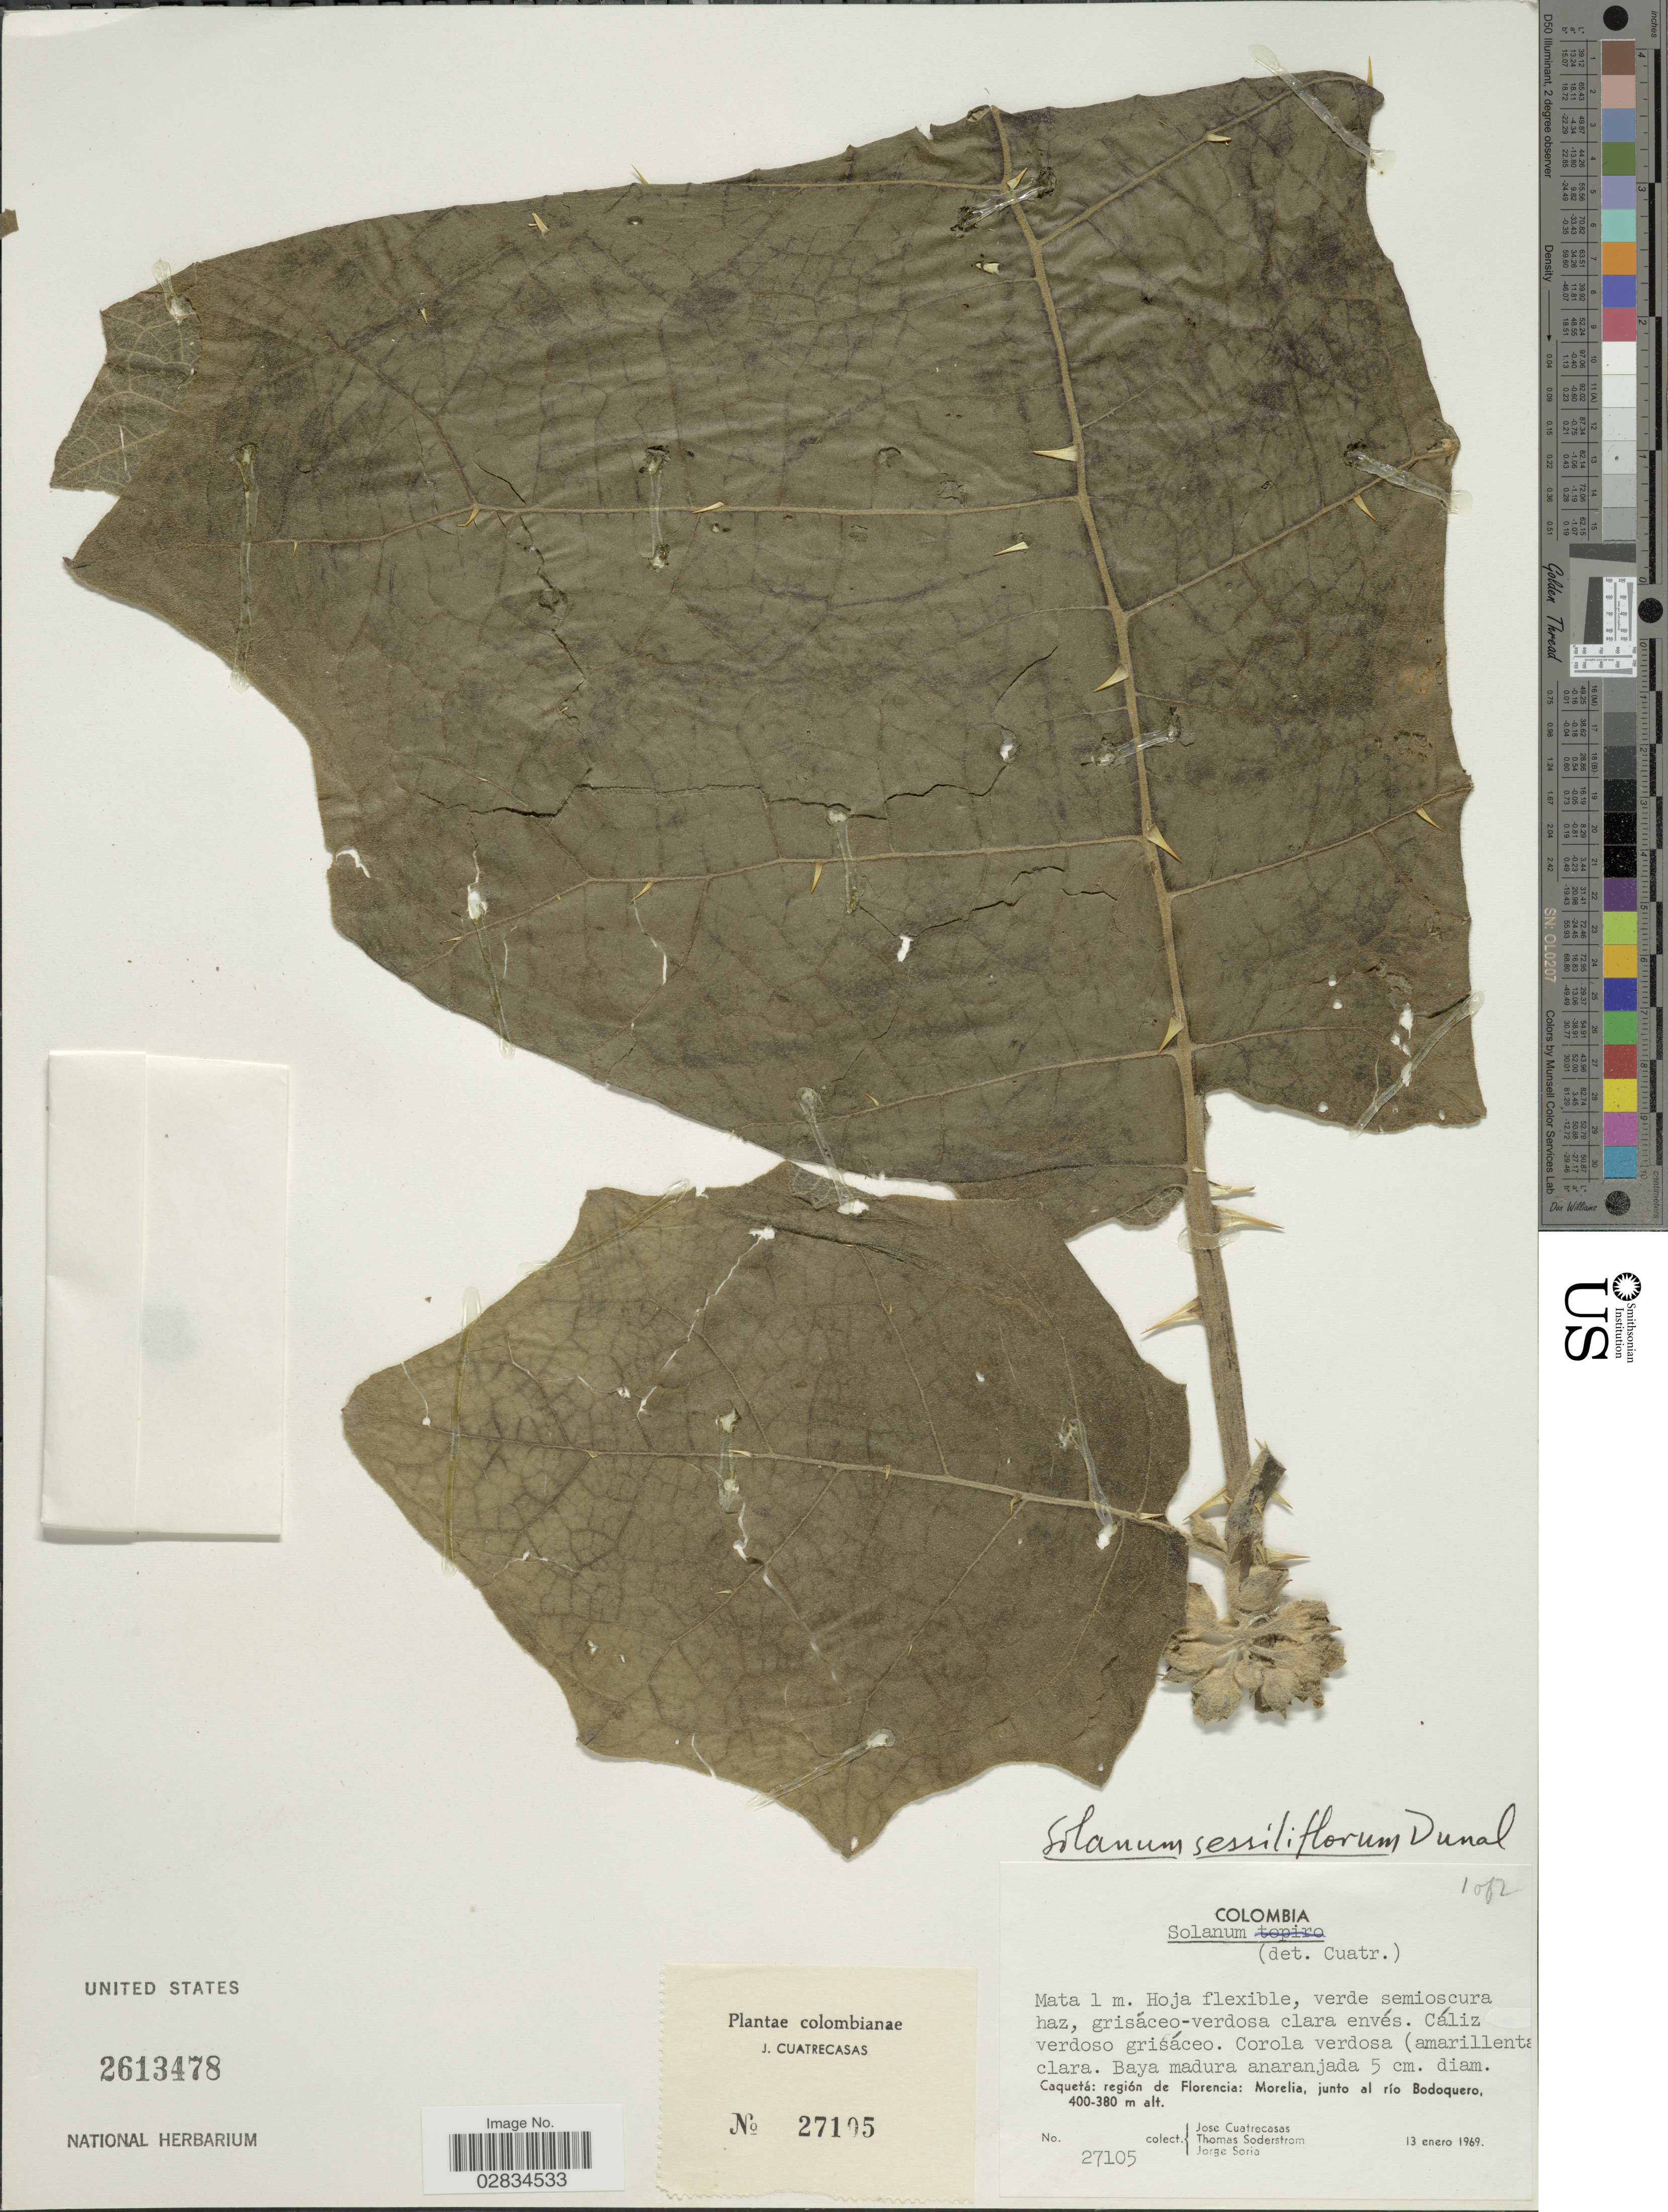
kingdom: Plantae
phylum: Tracheophyta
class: Magnoliopsida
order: Solanales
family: Solanaceae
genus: Solanum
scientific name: Solanum sessiliflorum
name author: Dunal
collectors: J. Cuatrecasas, T. R. Soderstrom & J. Soria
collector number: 27105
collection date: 1969-01-13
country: Colombia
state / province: Caquetá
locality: Caquetá: región de Florencia: Morelia, junto al río Bodoquero.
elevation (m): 380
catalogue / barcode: US 2613478